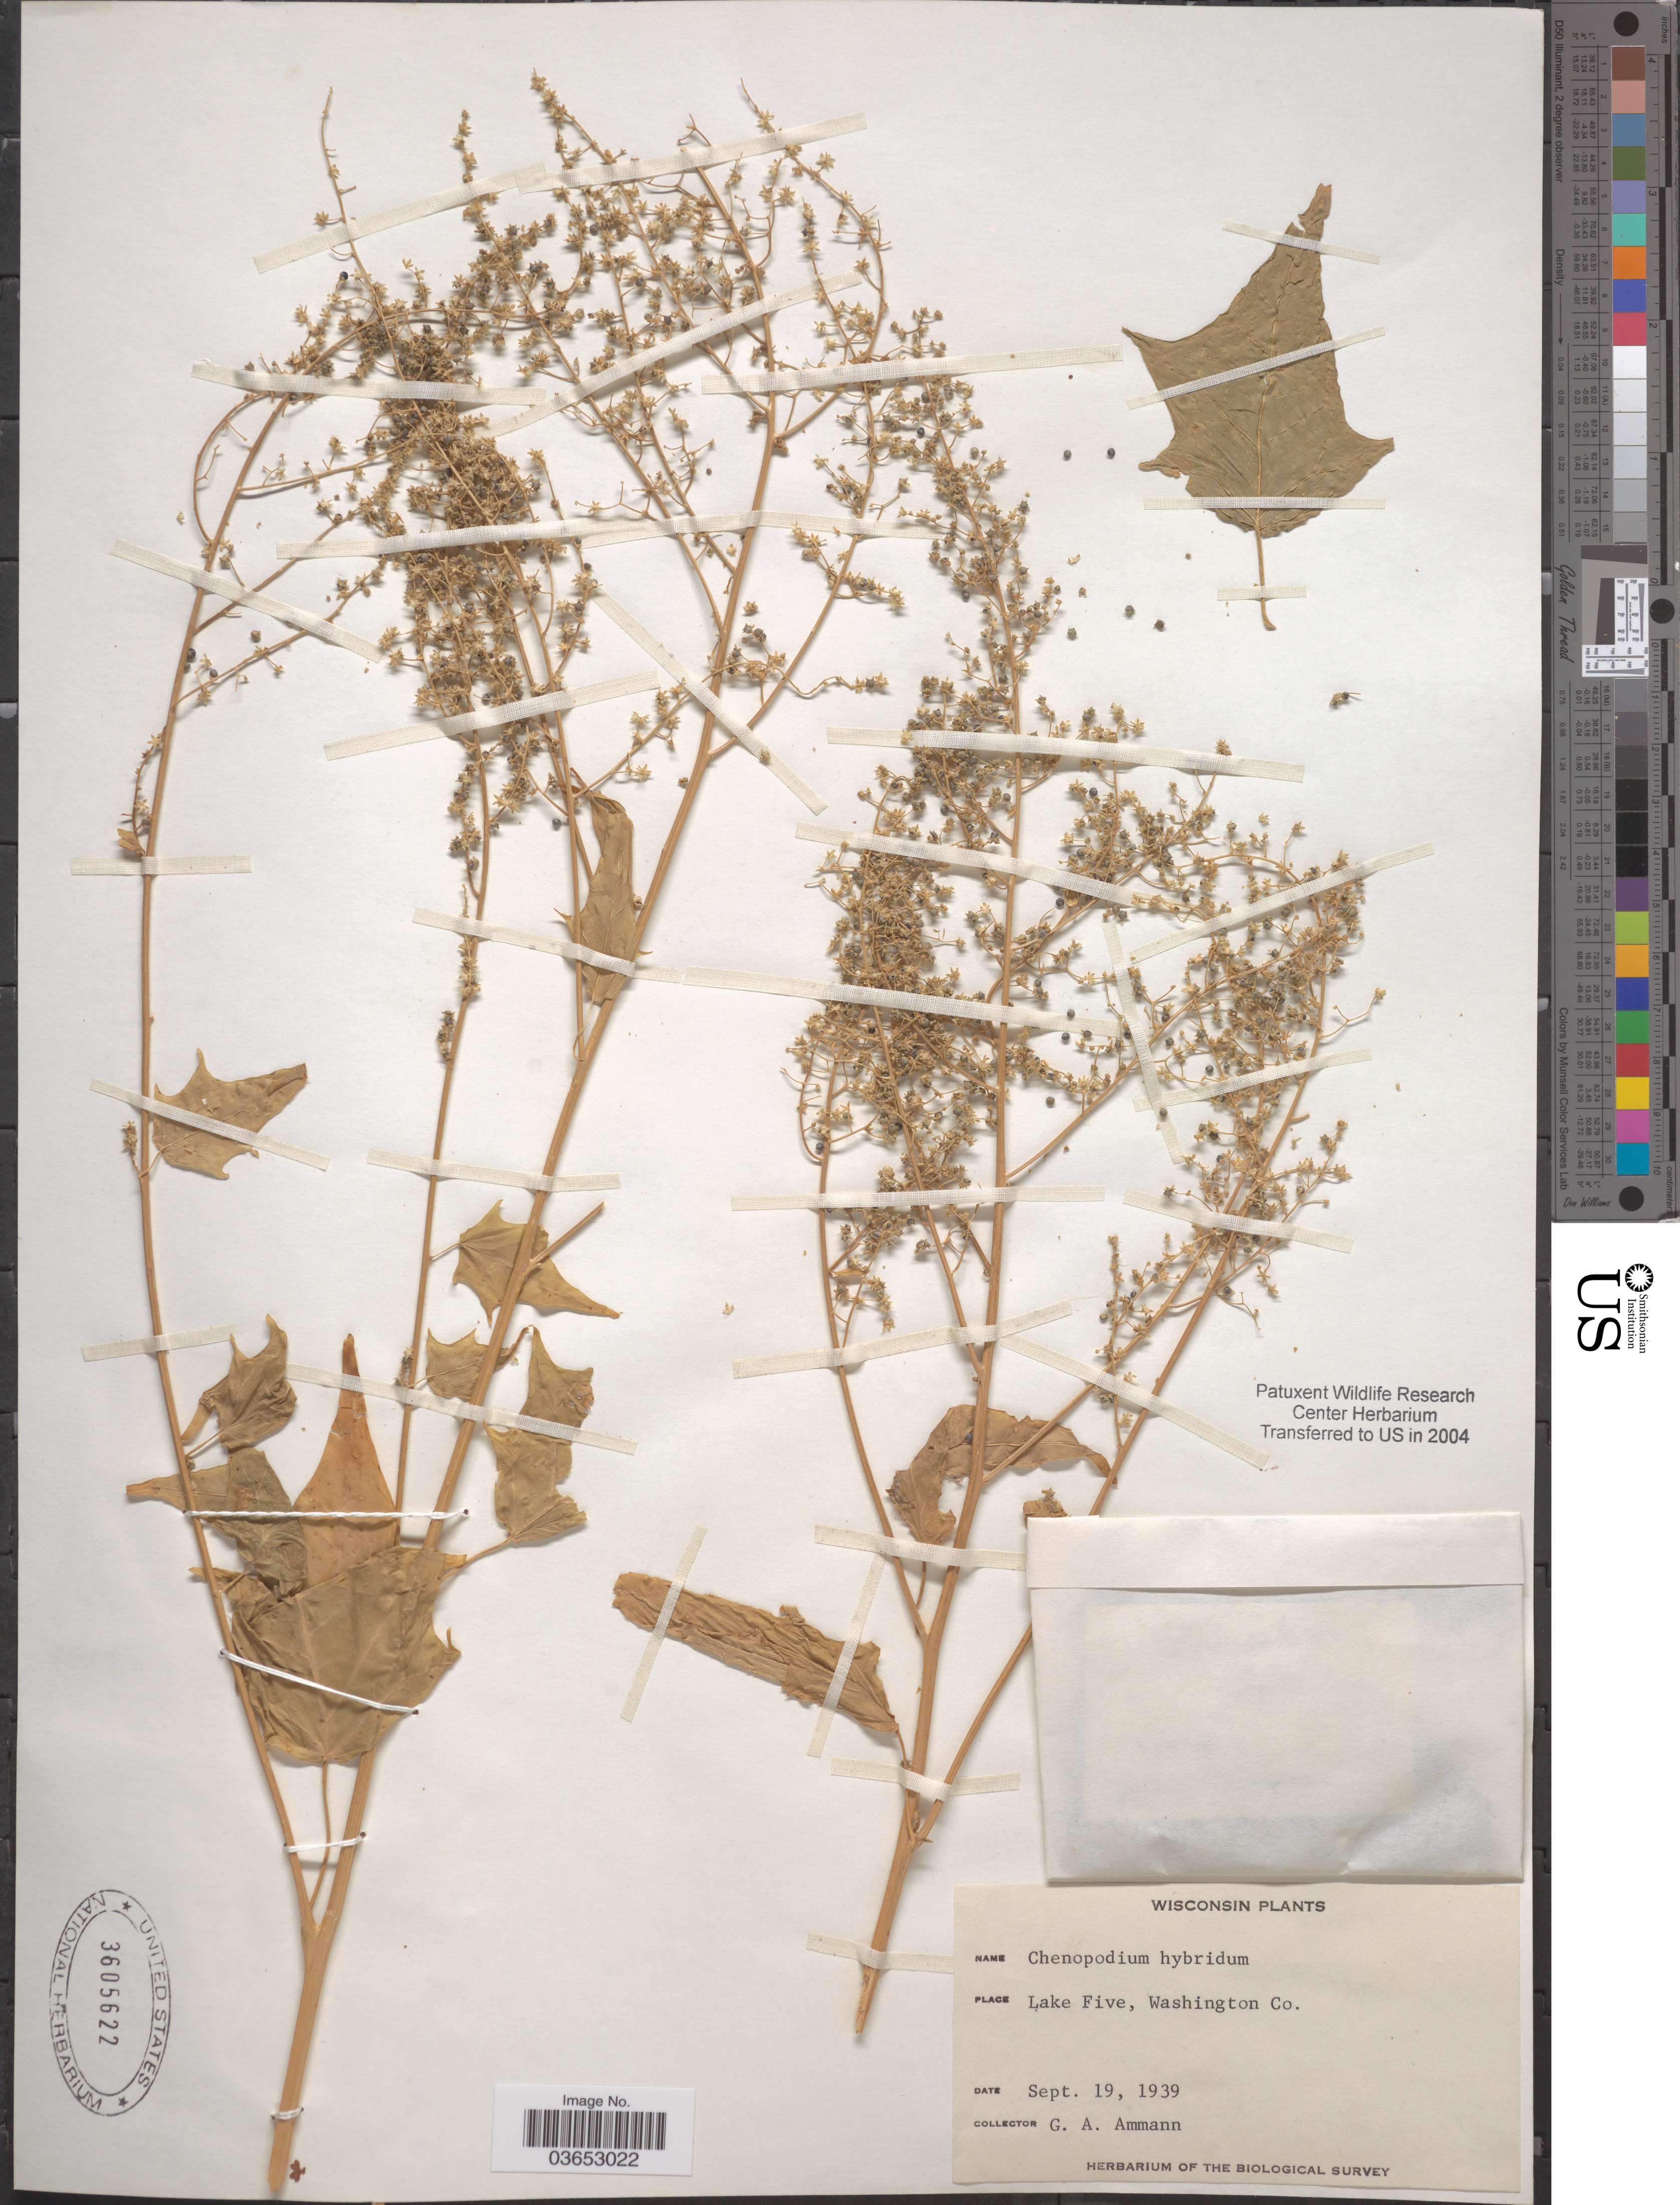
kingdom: Plantae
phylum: Tracheophyta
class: Magnoliopsida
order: Caryophyllales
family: Amaranthaceae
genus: Chenopodium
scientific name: Chenopodium gigantospermum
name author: Aellen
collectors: G. Ammann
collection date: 1939-09-19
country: United States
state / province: Wisconsin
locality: Lake Five. Washington Co.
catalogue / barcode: US 3605622